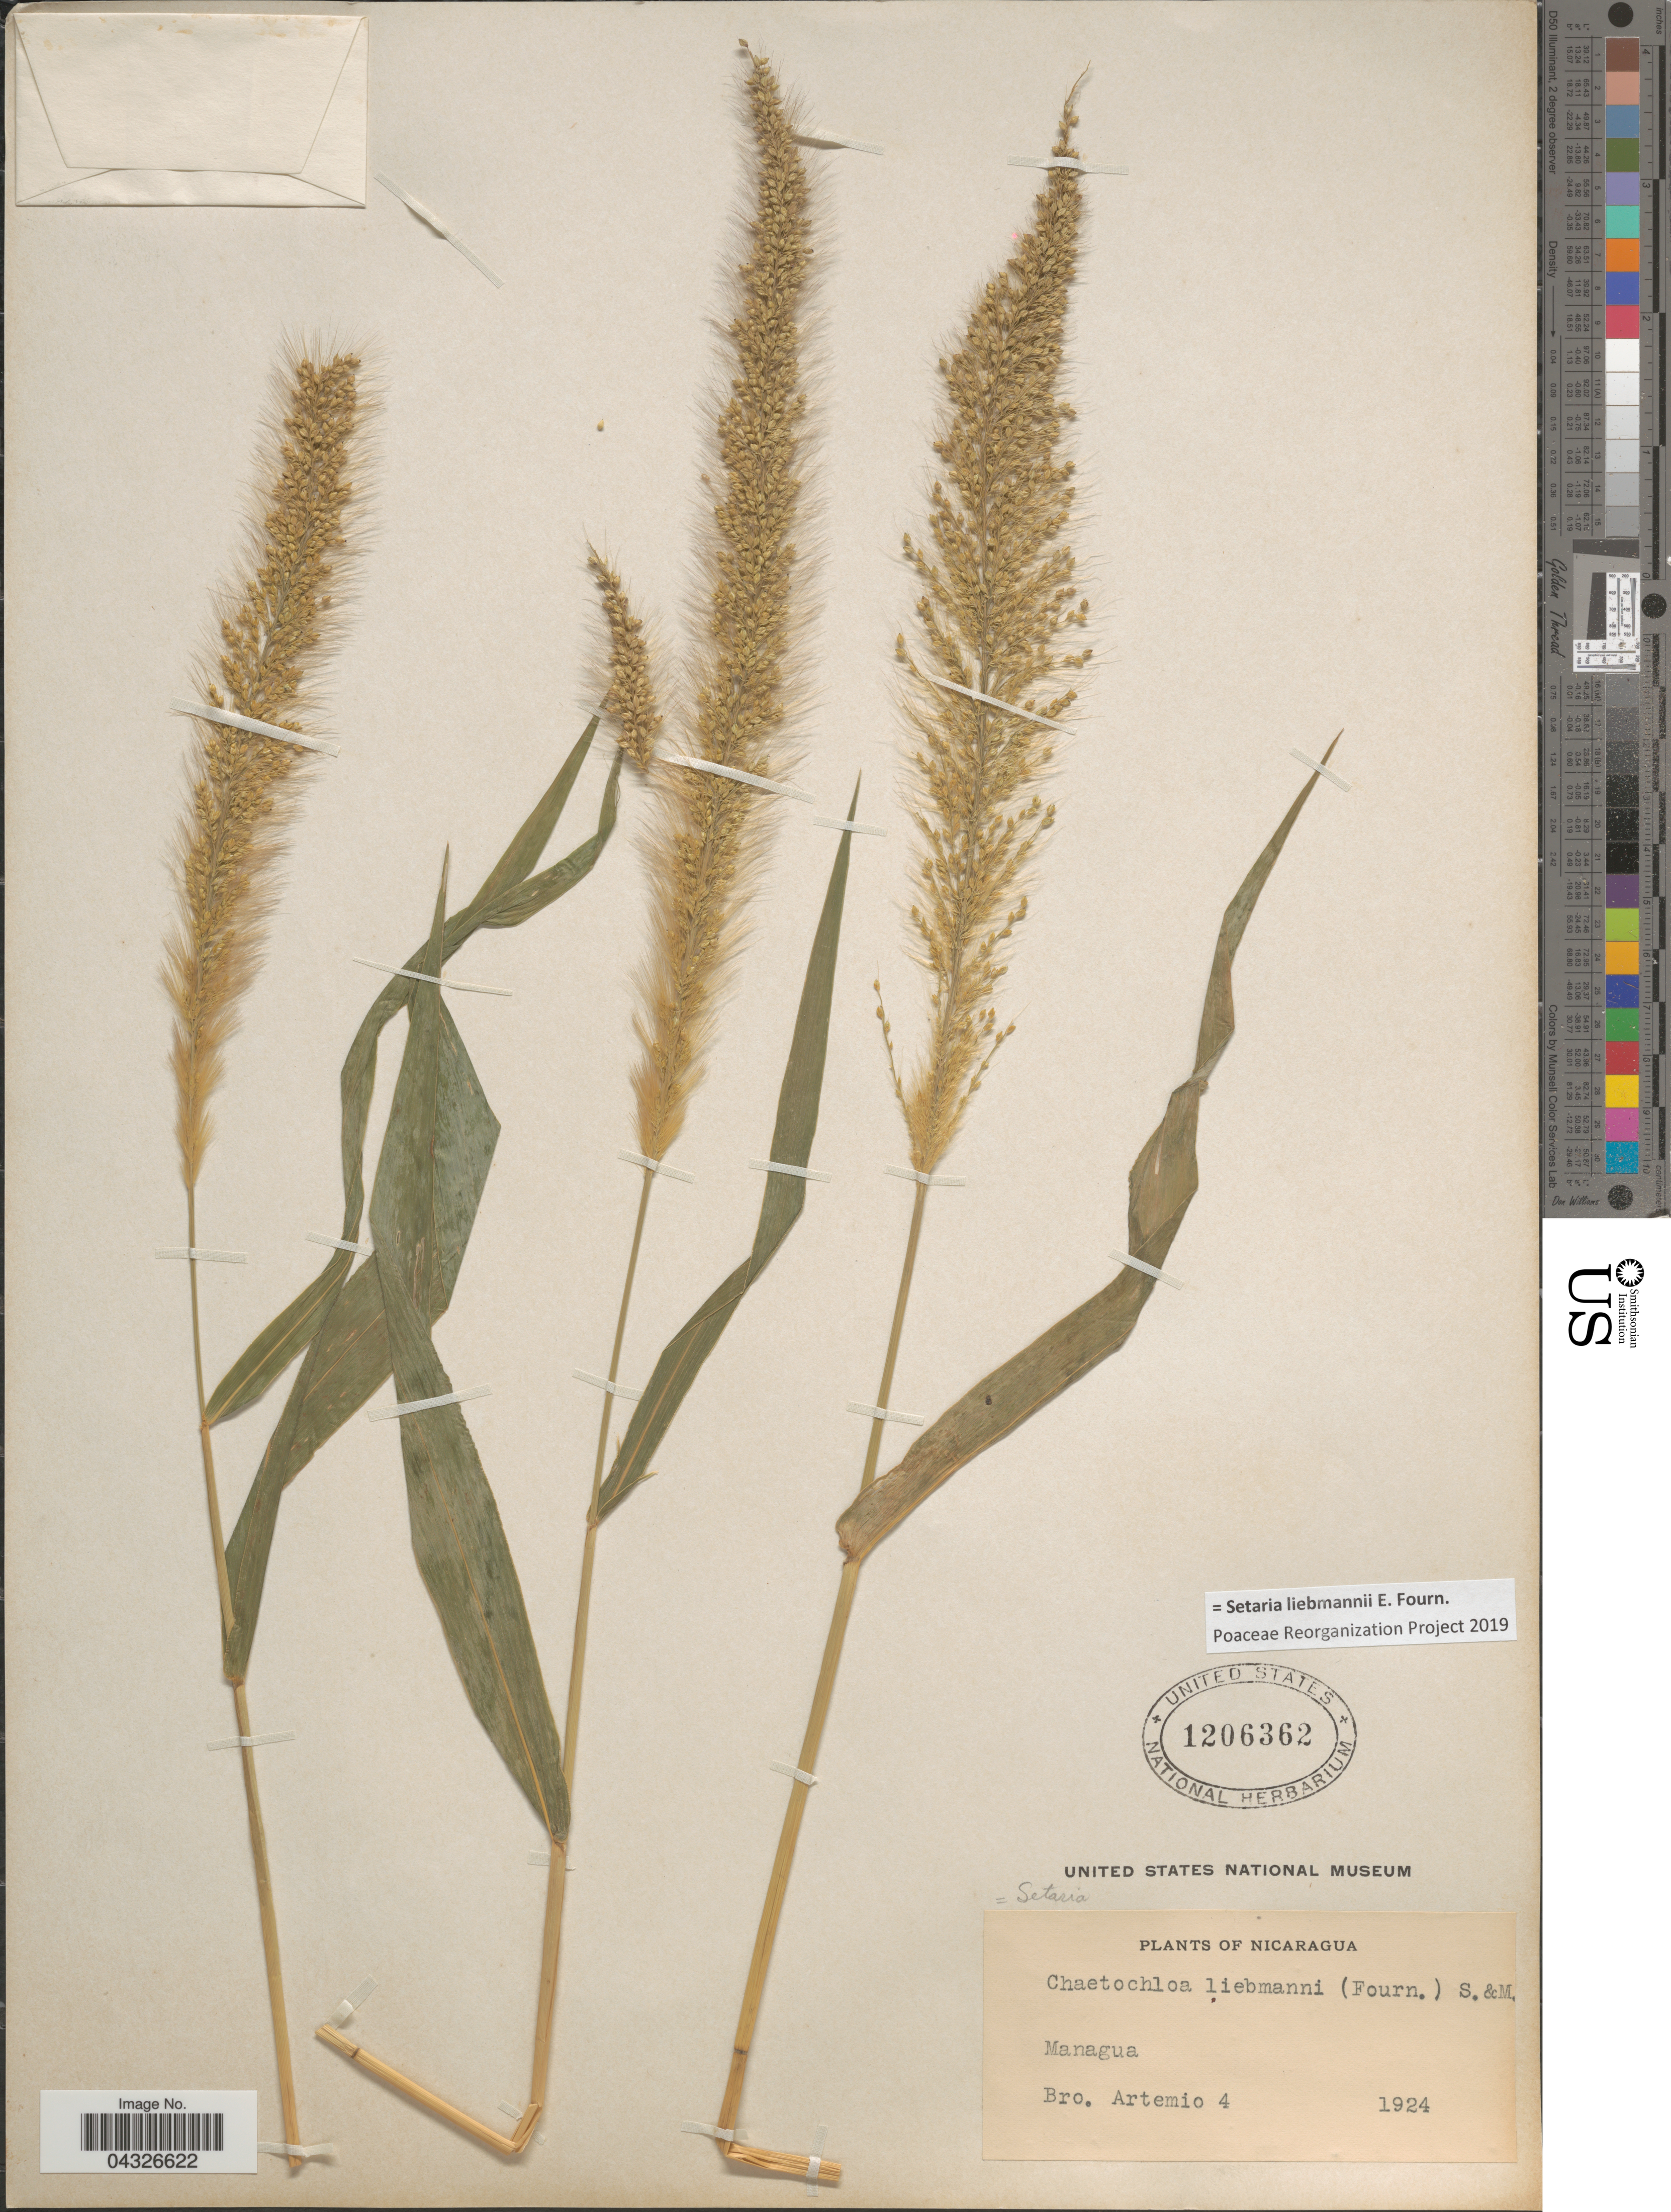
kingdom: Plantae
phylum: Tracheophyta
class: Liliopsida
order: Poales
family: Poaceae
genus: Setaria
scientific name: Setaria liebmannii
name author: E. Fourn.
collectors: B. Rene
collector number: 4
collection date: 1924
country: Nicaragua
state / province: Managua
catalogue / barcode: US 1206362